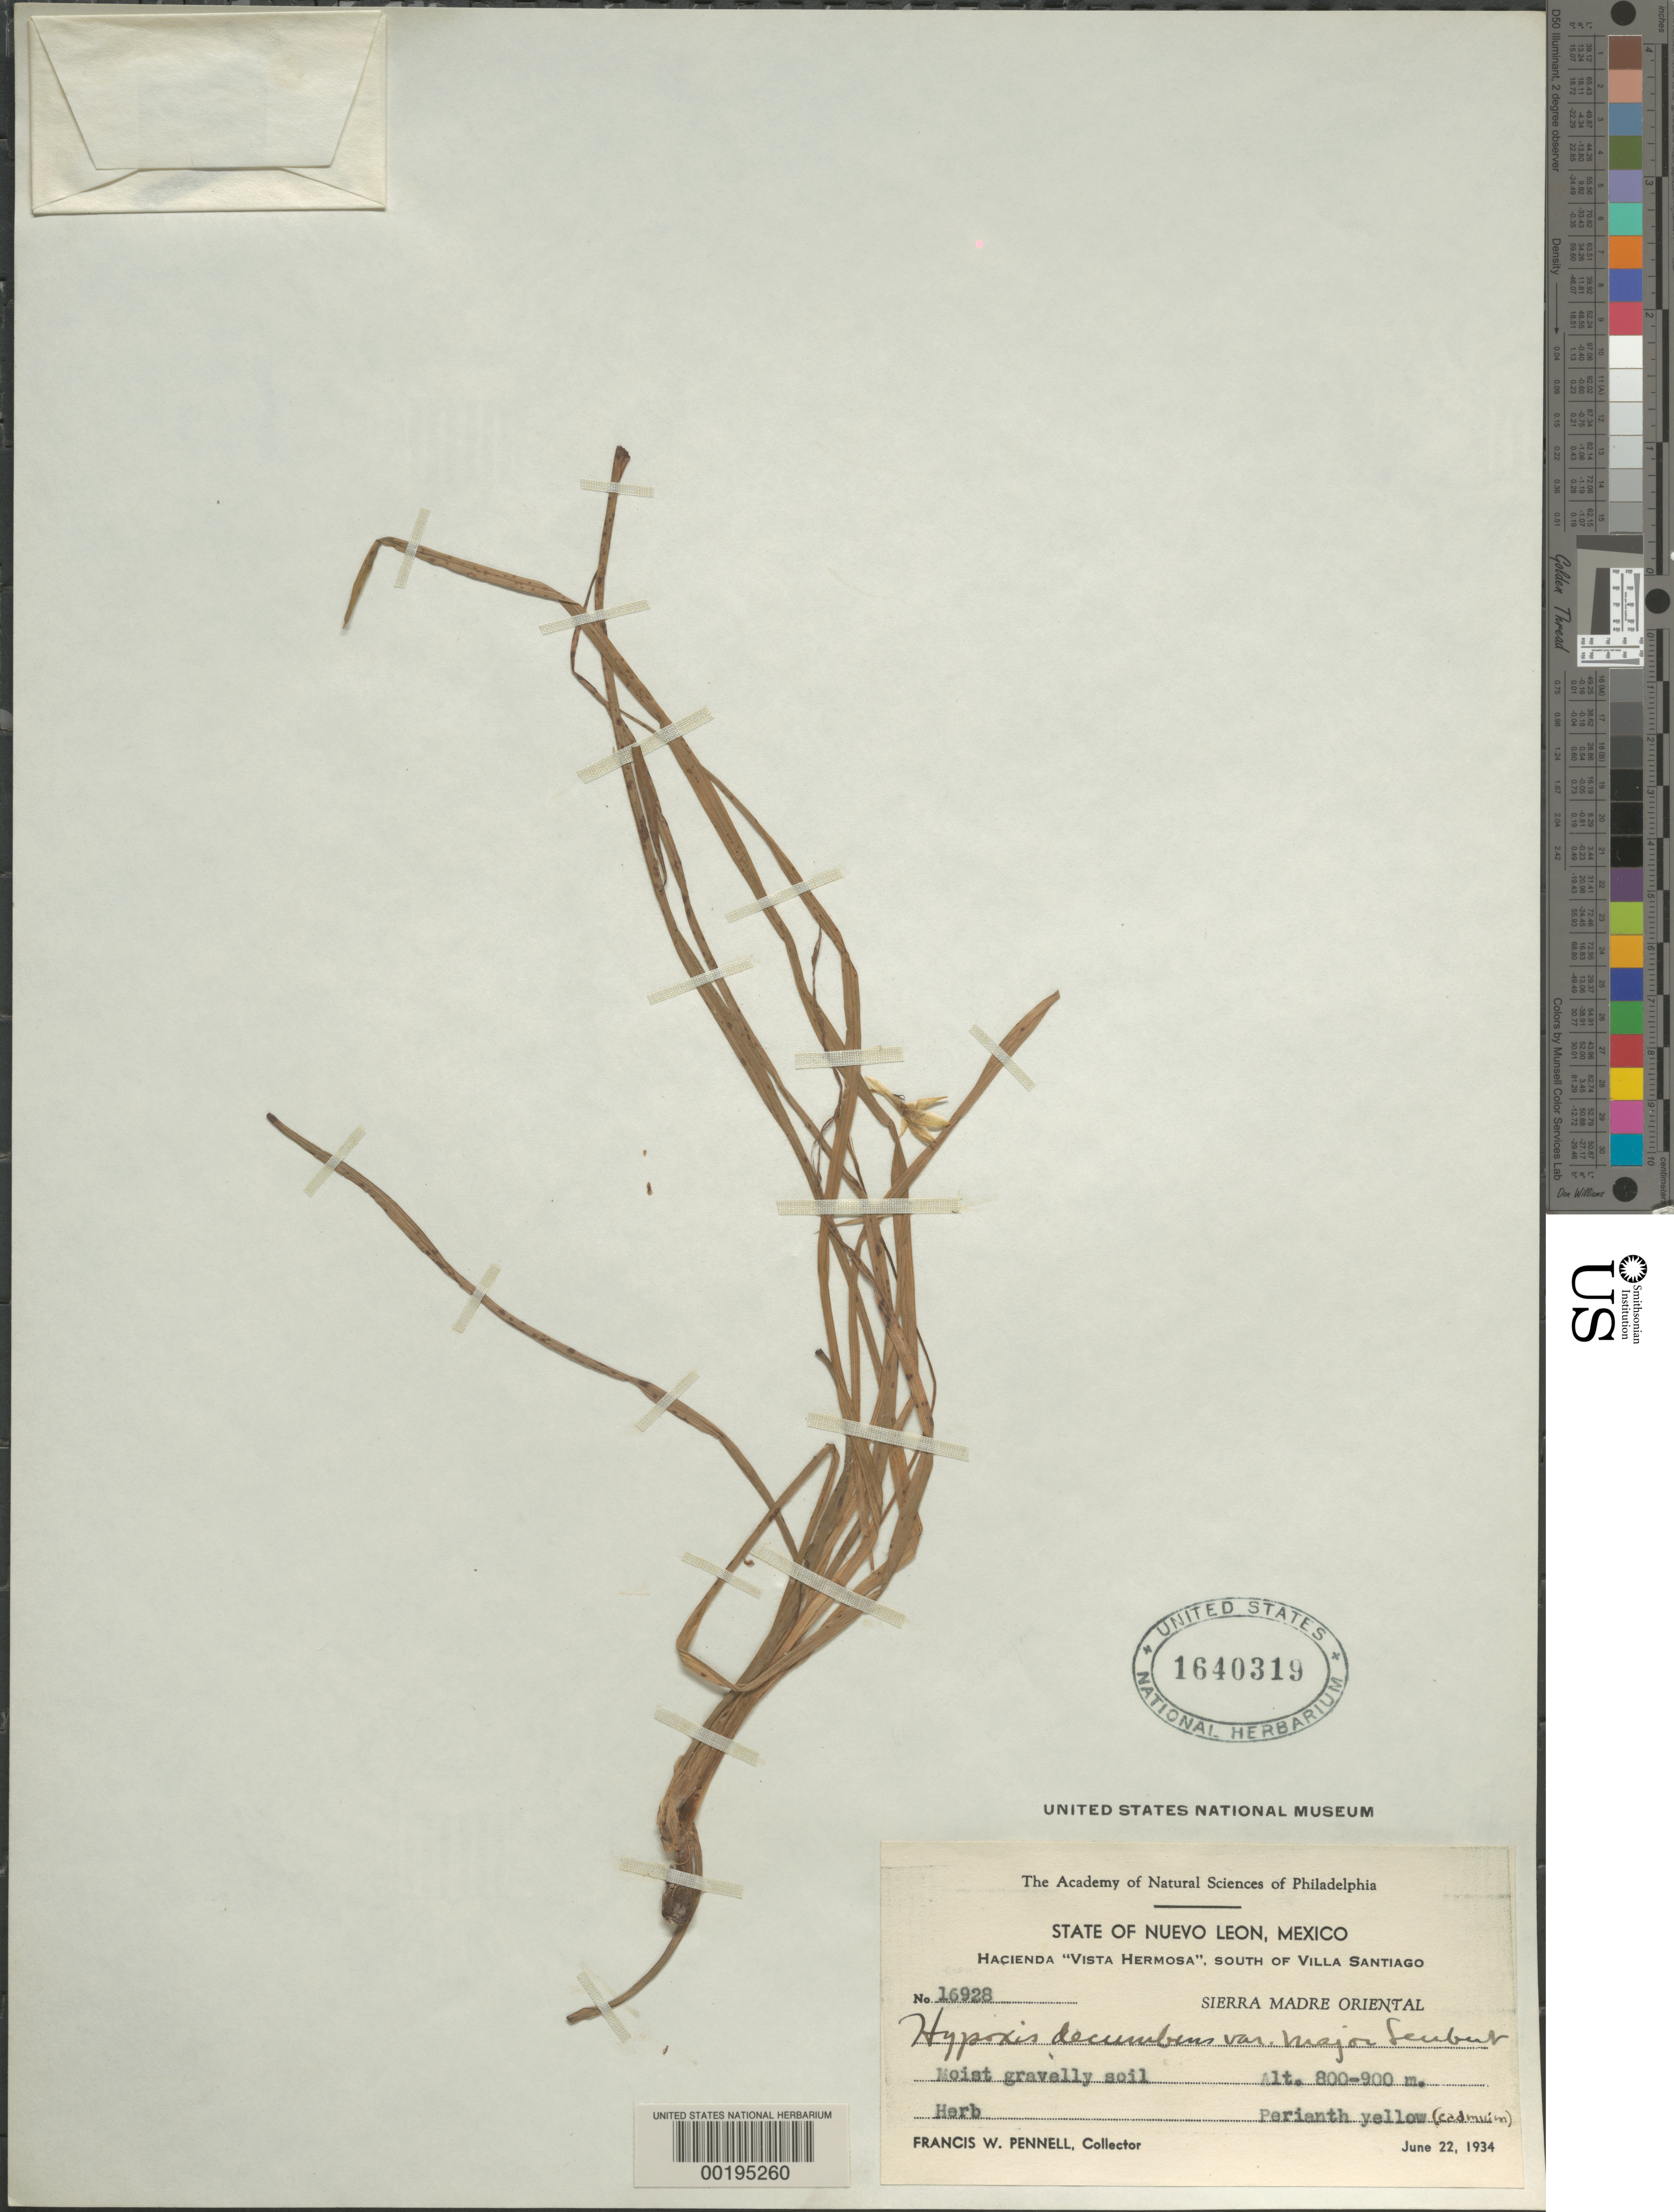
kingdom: Plantae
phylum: Tracheophyta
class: Liliopsida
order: Asparagales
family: Hypoxidaceae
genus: Hypoxis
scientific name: Hypoxis decumbens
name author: L.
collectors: F. W. Pennell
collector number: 16928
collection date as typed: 22 Jun 1934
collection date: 1934-06-22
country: Mexico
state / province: Nuevo León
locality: Sierra Madre oriental; hacienda "vista hermosa", S of villa santiago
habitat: Moist gravelly soil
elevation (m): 800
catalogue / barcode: US 1640319